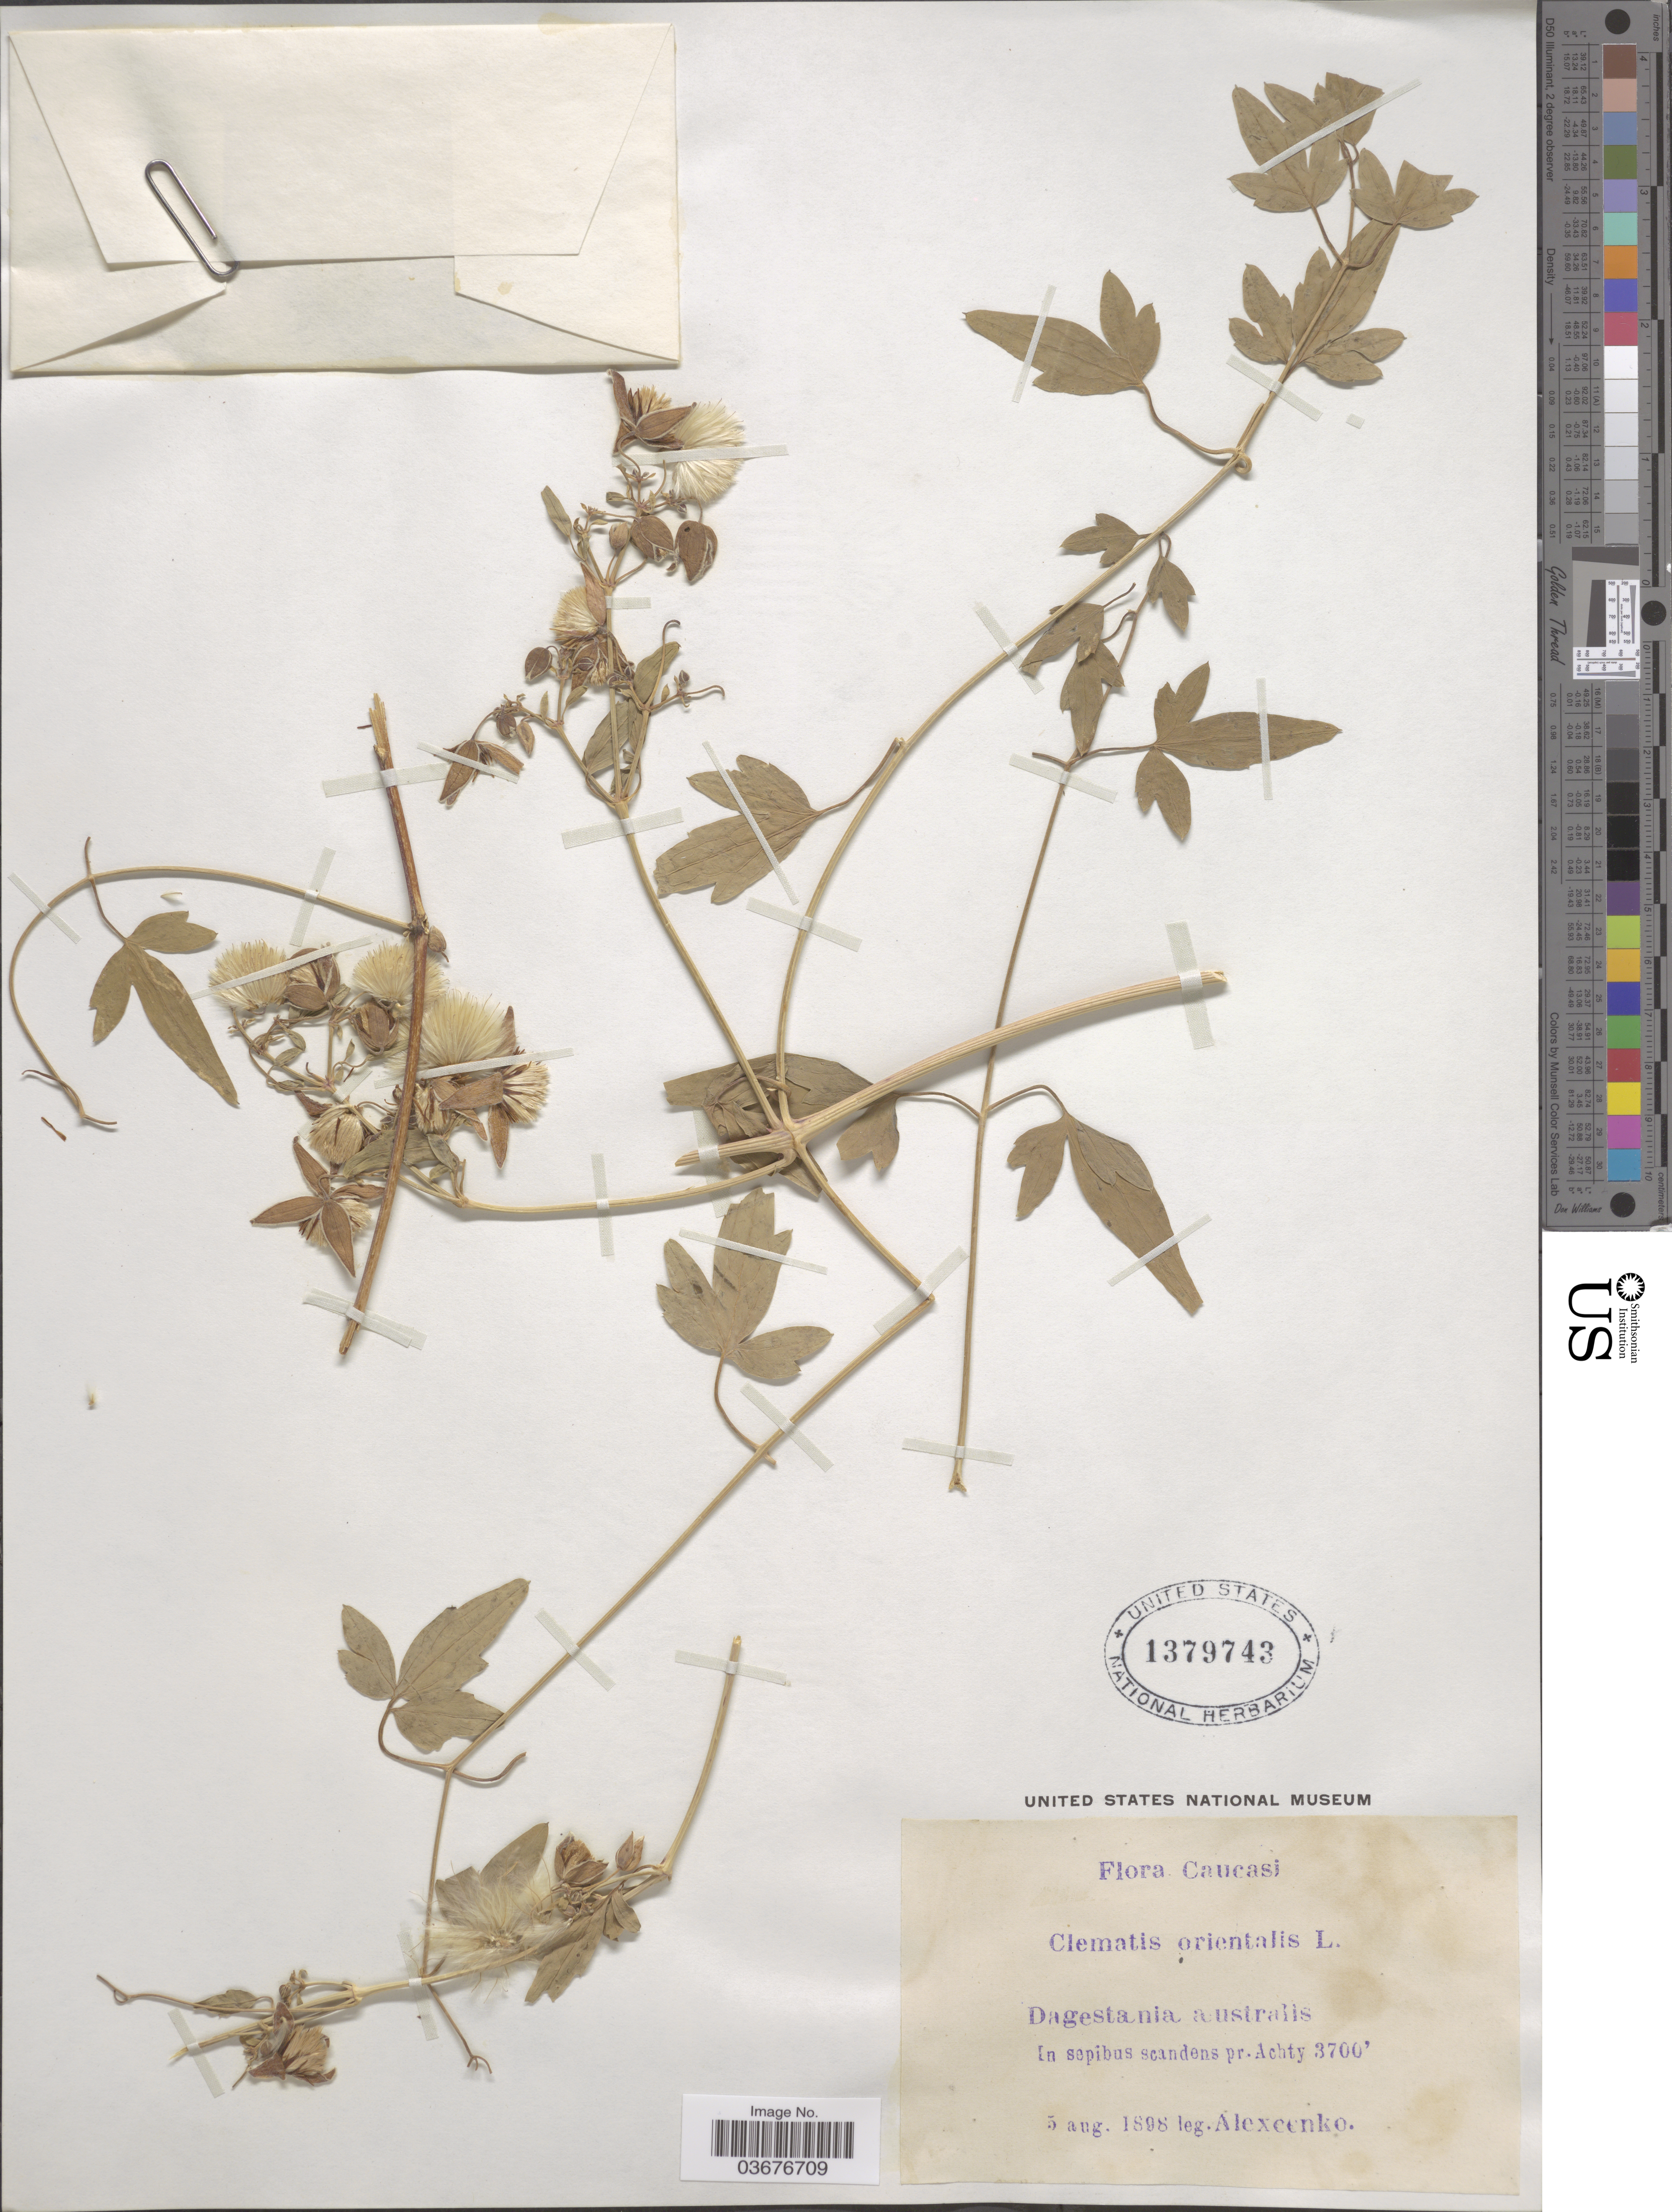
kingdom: Plantae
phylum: Tracheophyta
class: Magnoliopsida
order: Ranunculales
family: Ranunculaceae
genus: Clematis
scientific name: Clematis orientalis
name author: L.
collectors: Alexcenko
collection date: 1898-08-05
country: Russian Federation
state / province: Dagestan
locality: Caucasi, Dagestania australis. In sepibus scandens pr. Achty.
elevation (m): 1128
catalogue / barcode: US 1379743